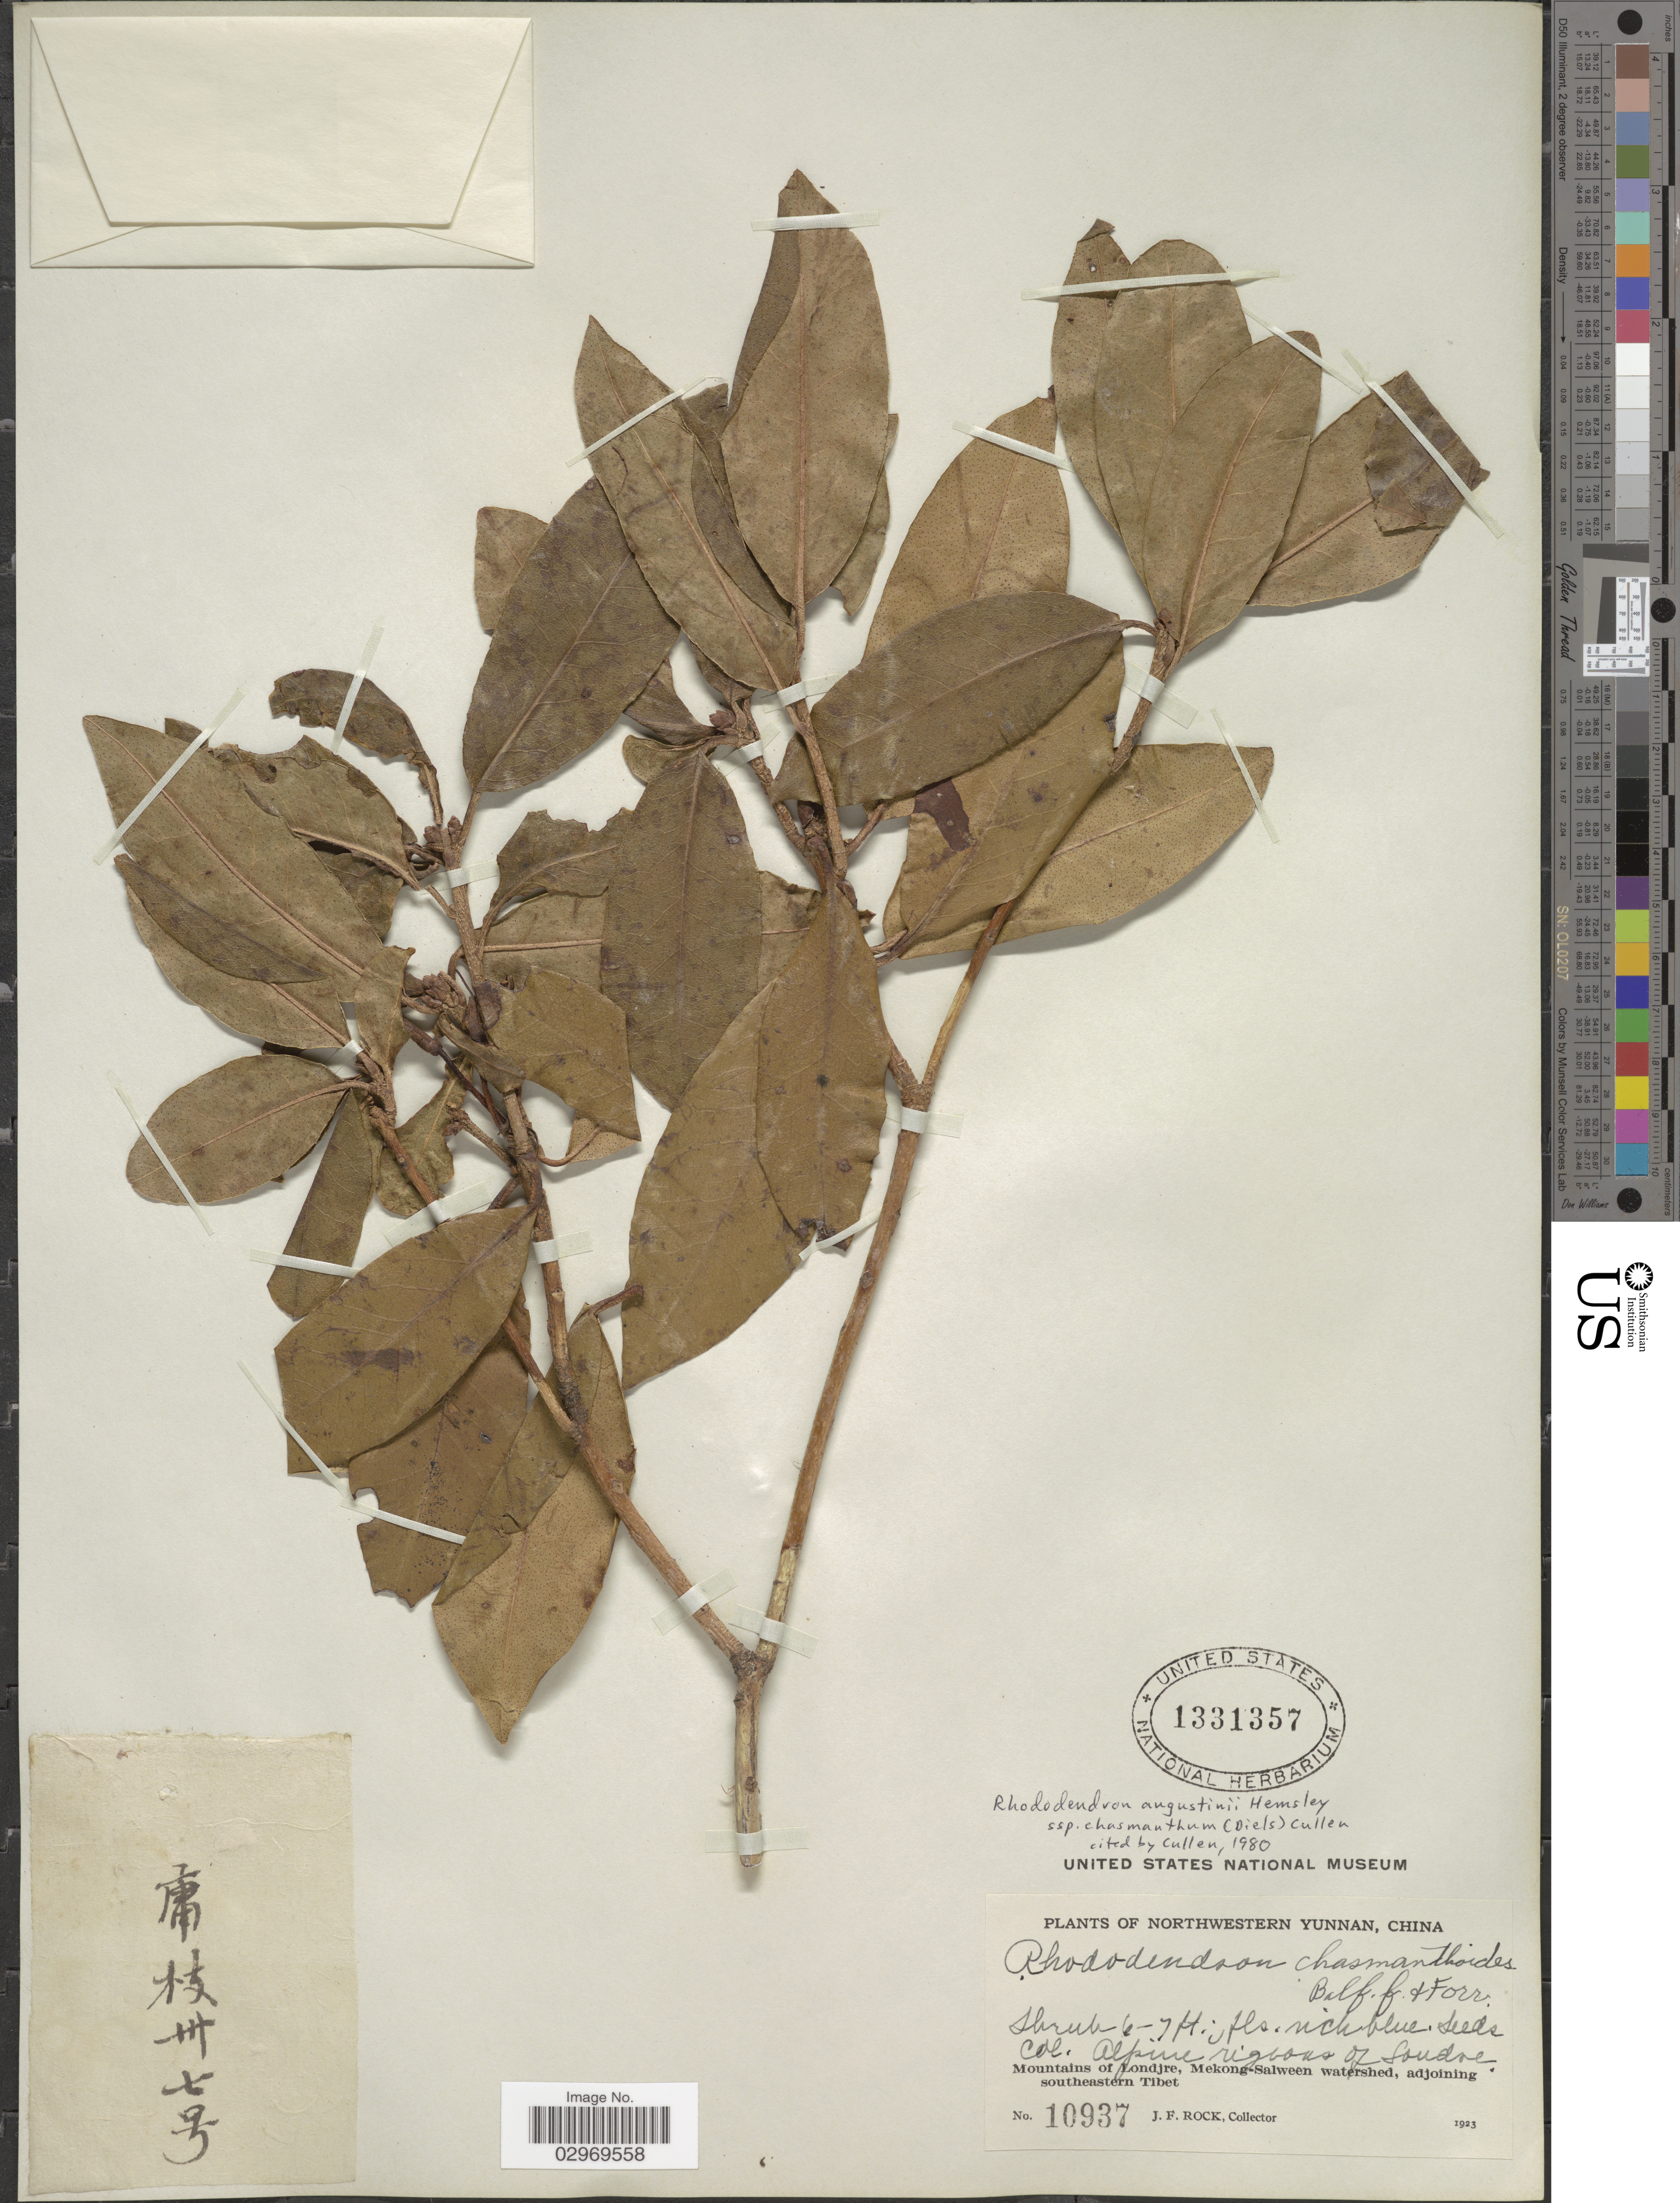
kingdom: Plantae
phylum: Tracheophyta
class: Magnoliopsida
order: Ericales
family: Ericaceae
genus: Rhododendron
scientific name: Rhododendron augustinei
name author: Hemsl.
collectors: J. Rock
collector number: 10937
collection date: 1923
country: China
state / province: Yunnan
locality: Northwestern Yunnan, Alpine regions of Soudol, Mountains of Londjre, Mekong-Salween watershed, adjoining southeastern Tibet.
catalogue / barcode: US 1331357